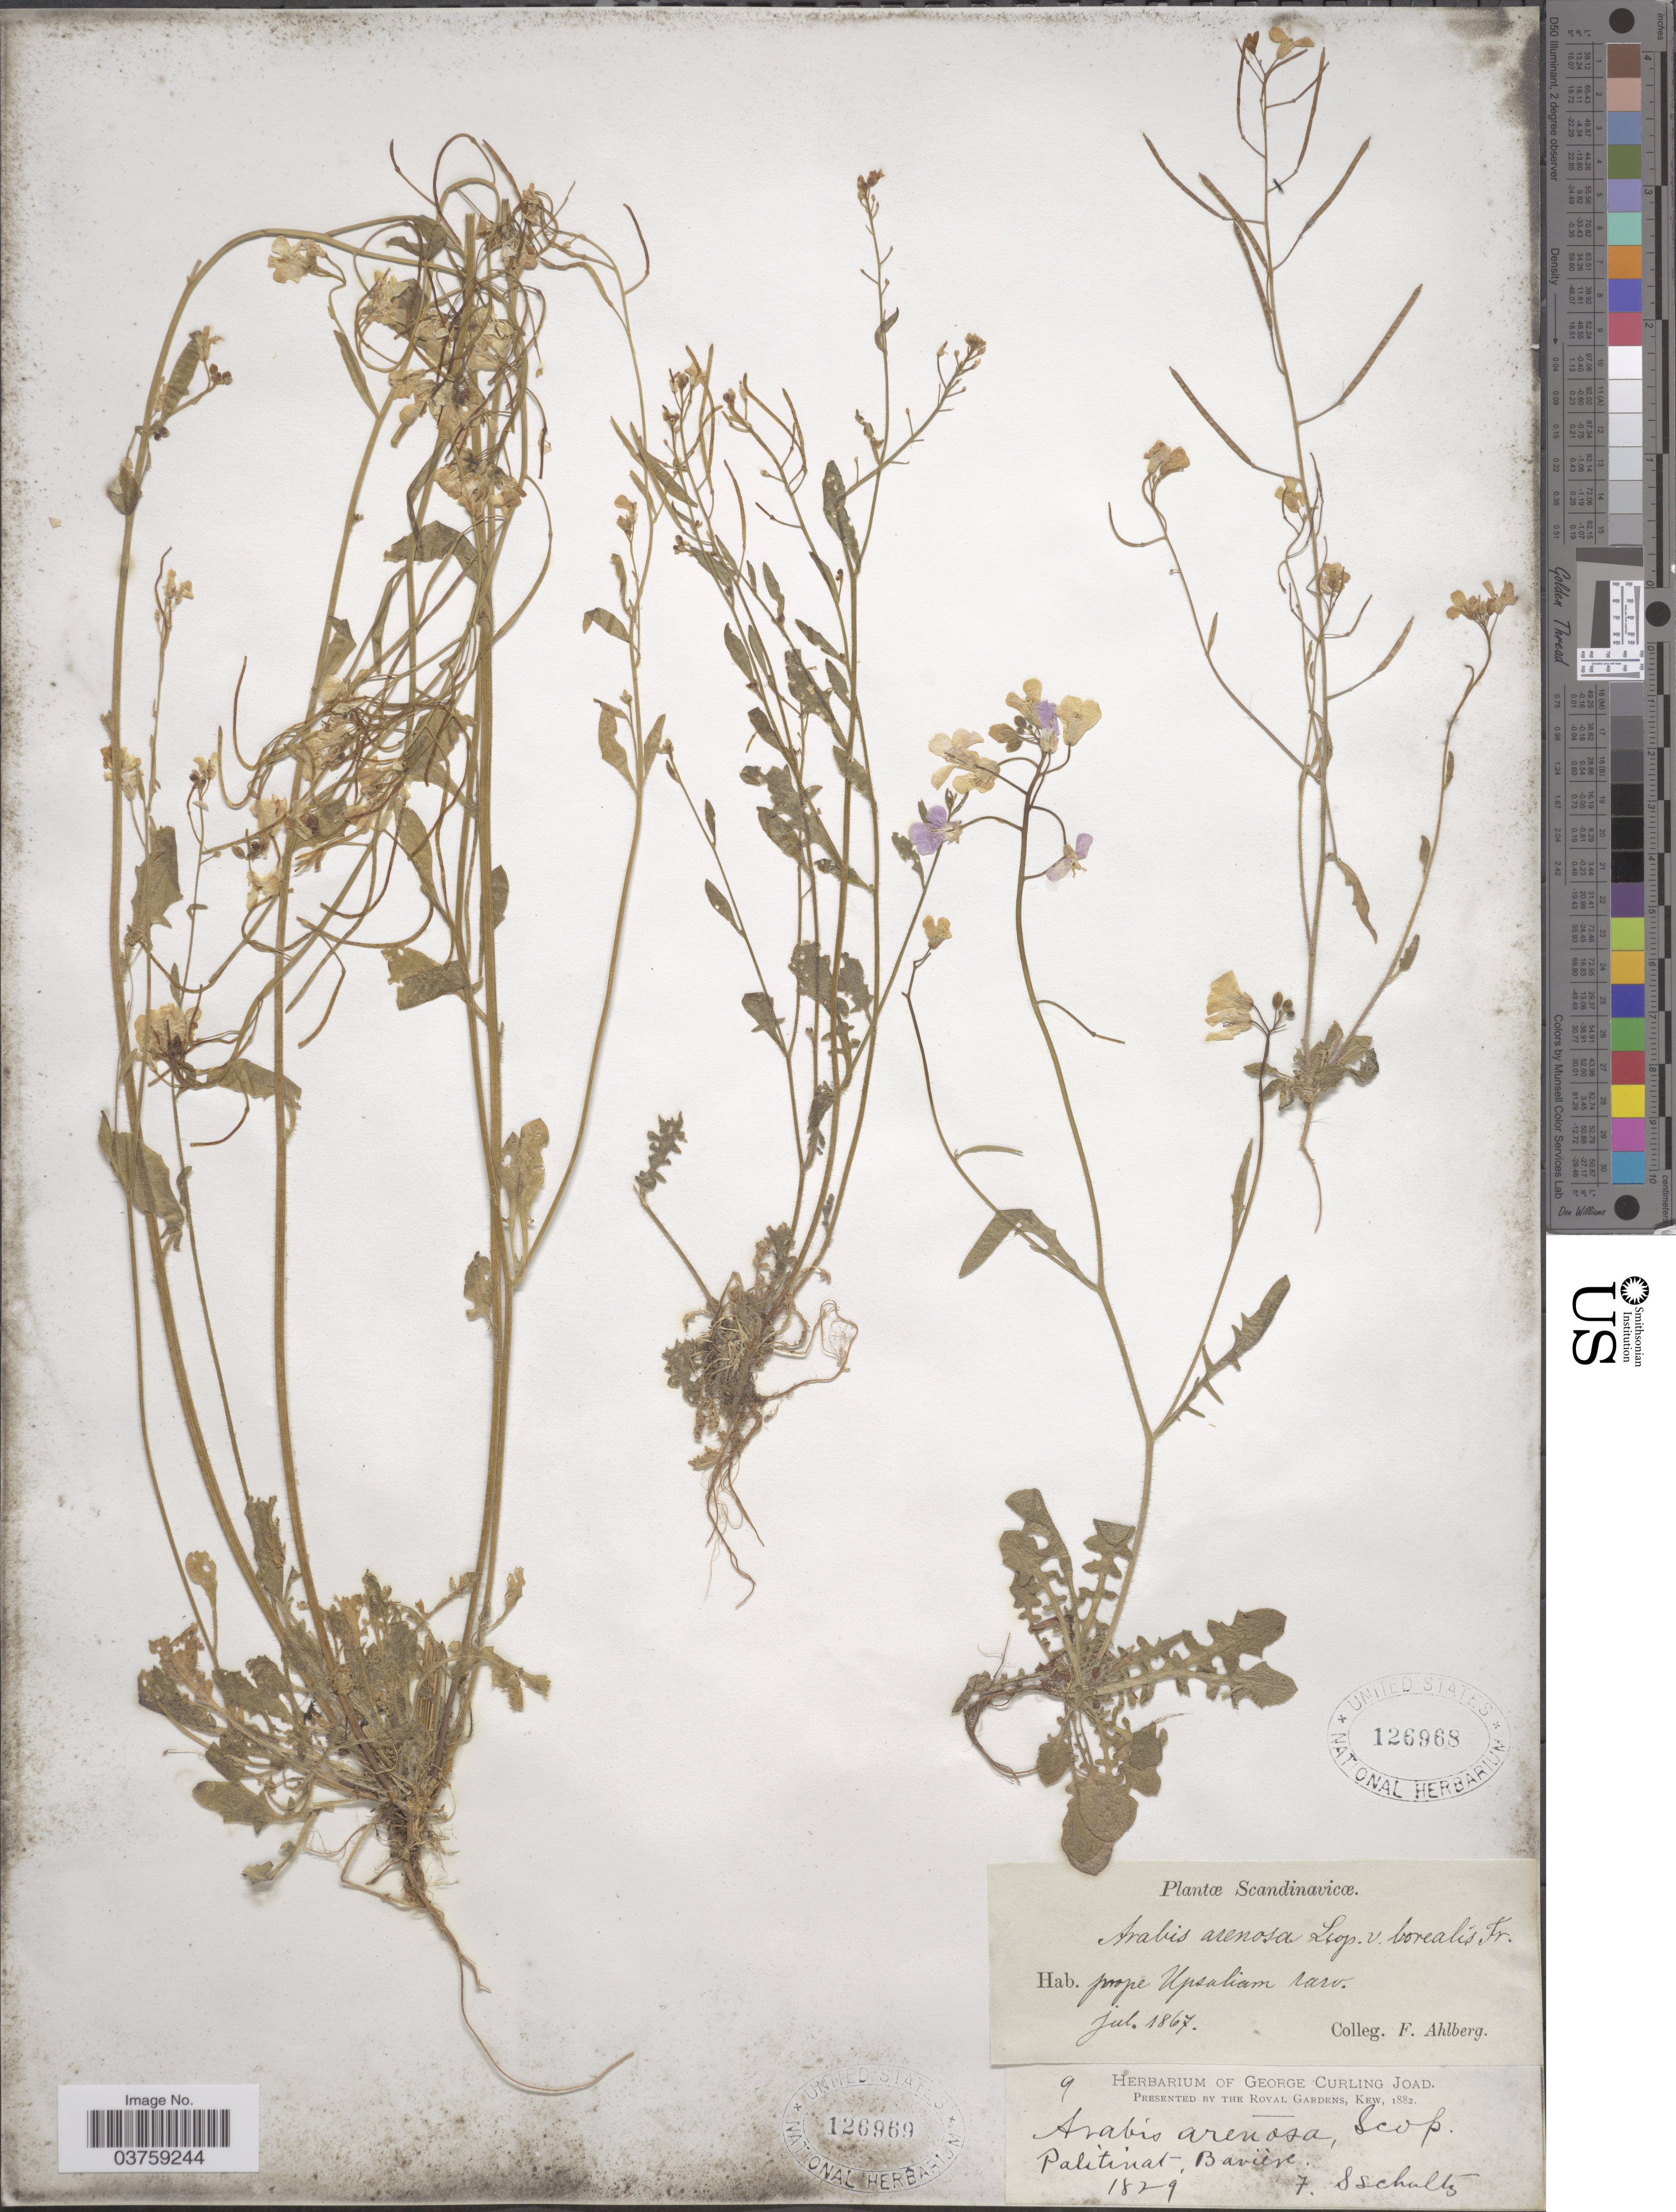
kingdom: Plantae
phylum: Tracheophyta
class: Magnoliopsida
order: Brassicales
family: Brassicaceae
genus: Arabis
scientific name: Arabis arenosa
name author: (L.) Scop.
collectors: F. Ahlberg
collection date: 1867-07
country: Sweden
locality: Scandinavicæ. Prope Upsaliam raro.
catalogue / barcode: US 126968